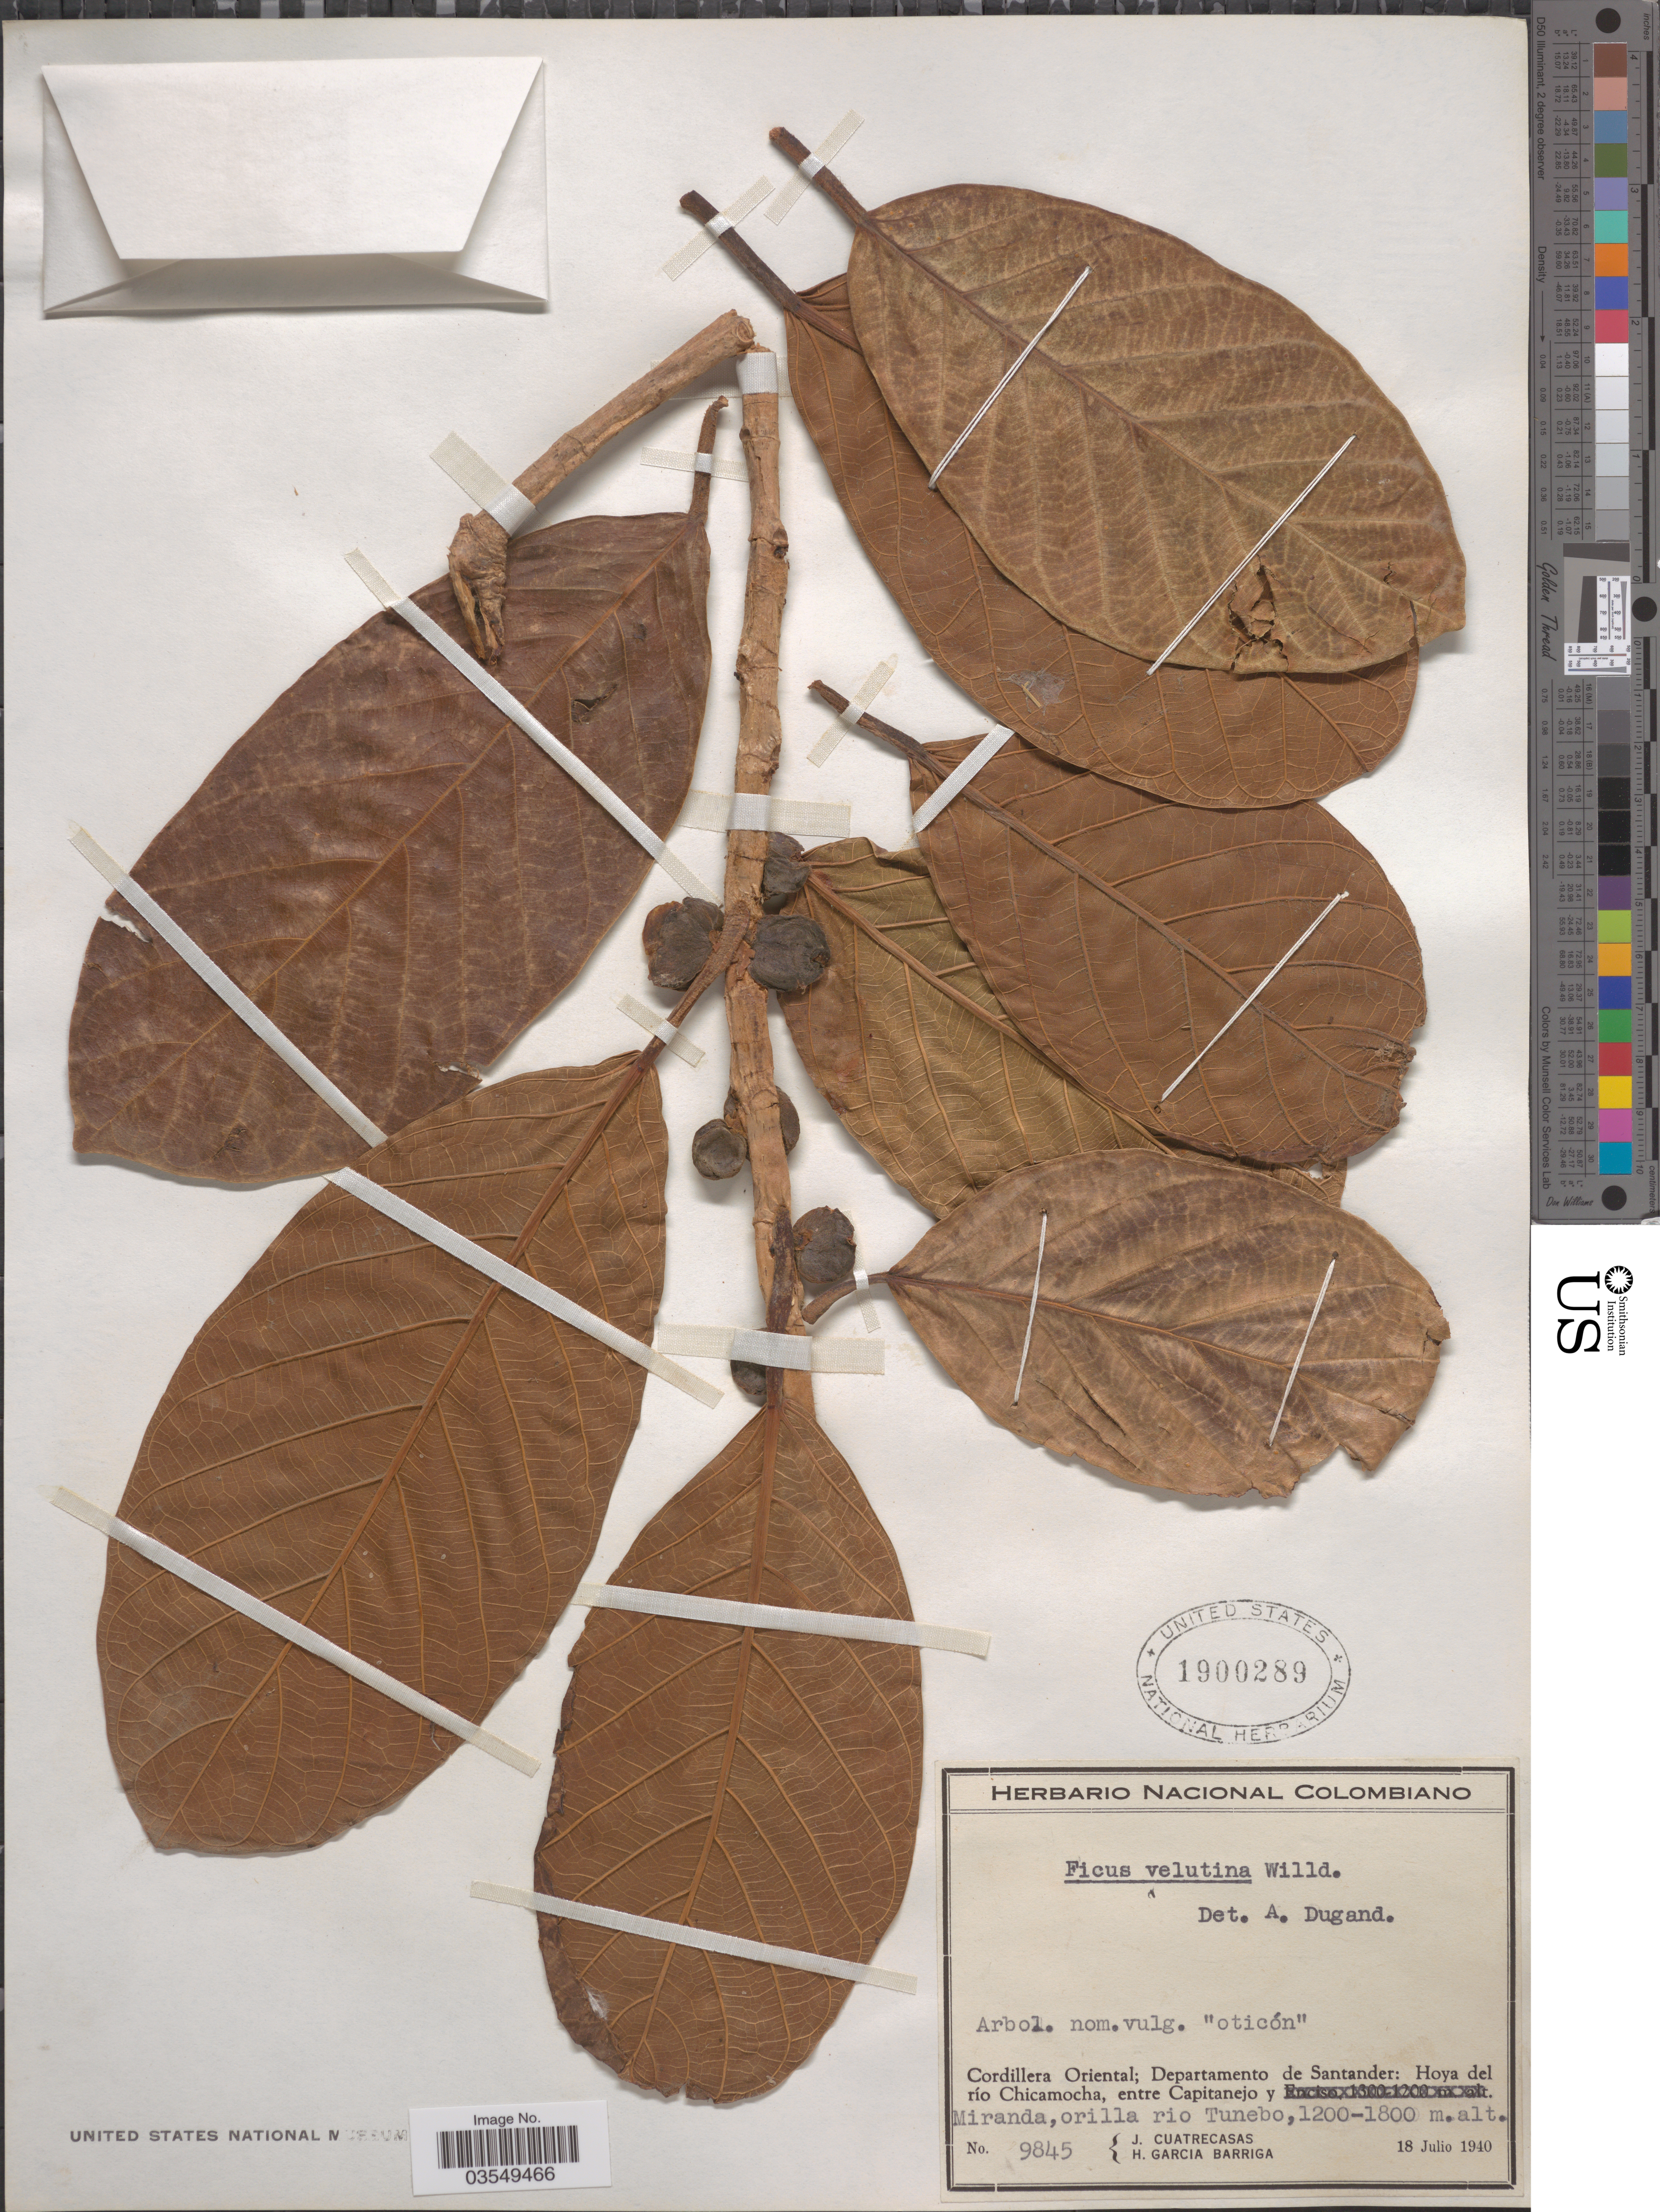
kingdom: Plantae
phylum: Tracheophyta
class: Magnoliopsida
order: Rosales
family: Moraceae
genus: Ficus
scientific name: Ficus velutina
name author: Humb. & Bonpl. ex Willd.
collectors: J. Cuatrecasas & H. García Barriga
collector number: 9845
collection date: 1940-07-18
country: Colombia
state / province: Santander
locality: Cordillera Oriental; Departamento de Santander: Hoya del río Chicamocha, entre Capitanejo y Miranda, orilla rio Tunebo.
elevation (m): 1200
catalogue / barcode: US 1900289